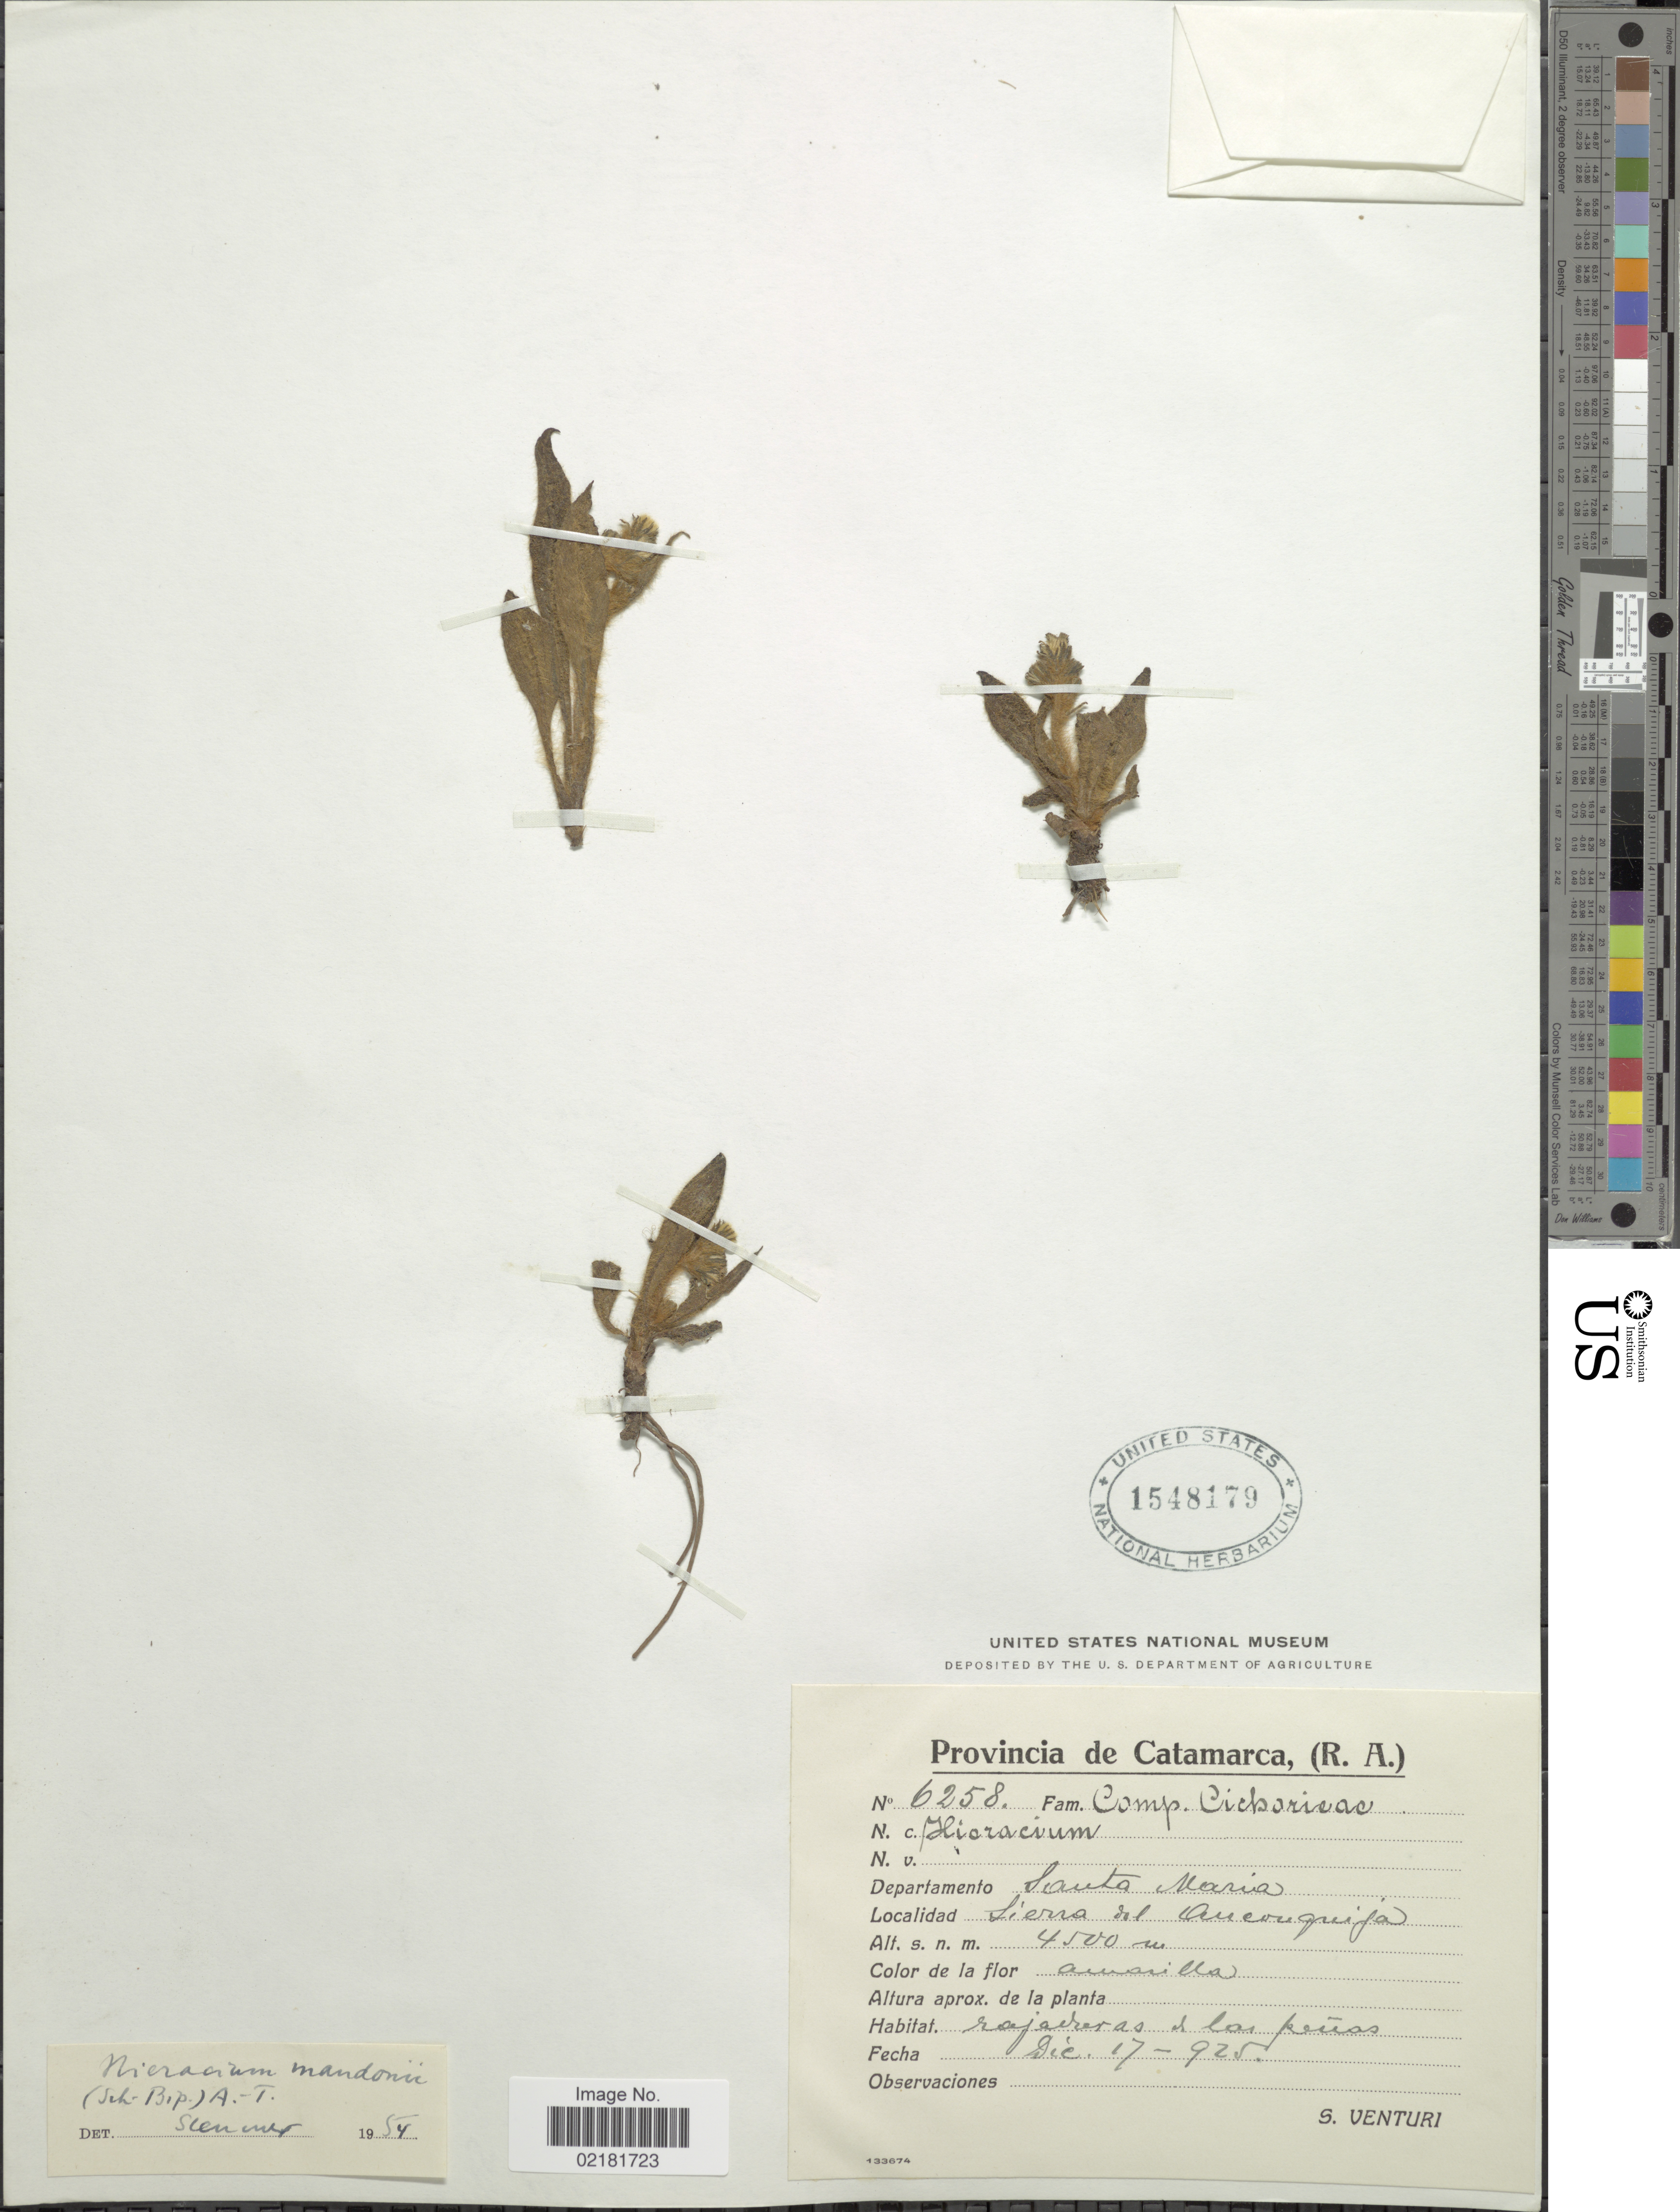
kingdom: Plantae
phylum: Tracheophyta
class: Magnoliopsida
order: Asterales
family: Asteraceae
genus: Hieracium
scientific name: Hieracium mandonii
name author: (Sch. Bip.) Arvet-Touvet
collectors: S. Venturi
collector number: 6258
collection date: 1925-12-17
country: Argentina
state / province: Catamarca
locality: (R.A.), Departamento Santa Maria, Sierra del Aconquija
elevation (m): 4500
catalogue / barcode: US 1548179